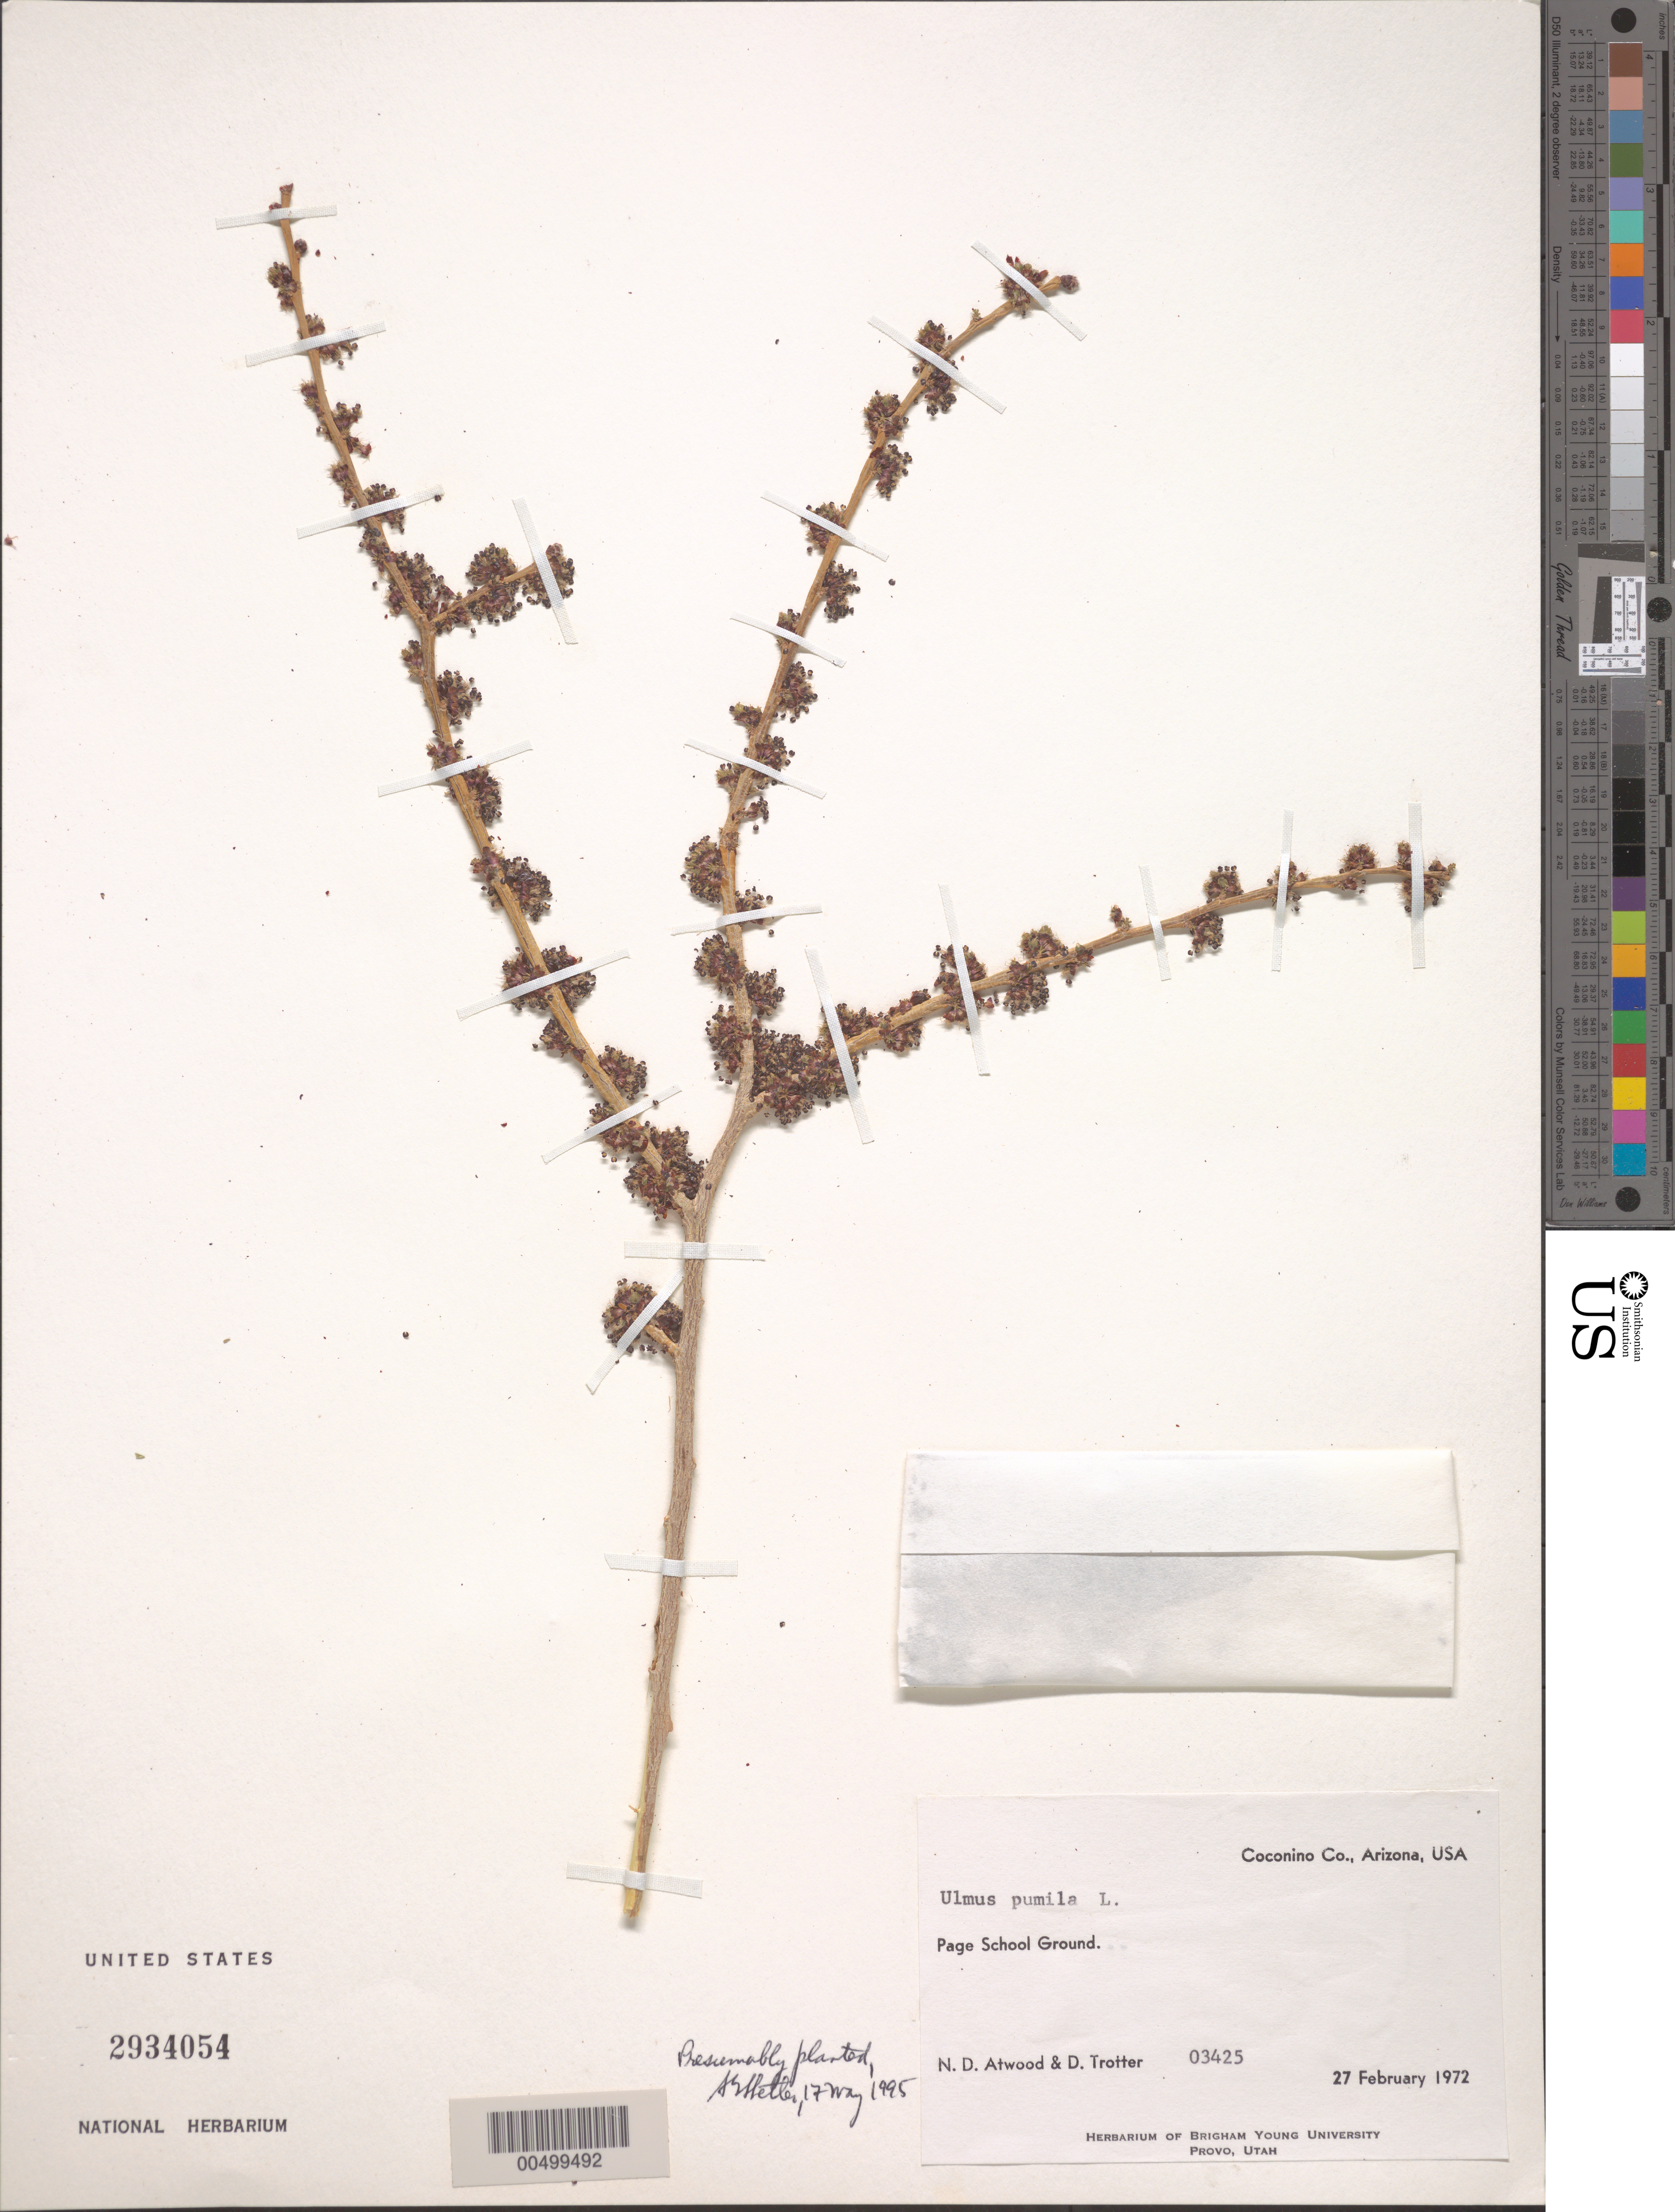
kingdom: Plantae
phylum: Tracheophyta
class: Magnoliopsida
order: Rosales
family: Ulmaceae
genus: Ulmus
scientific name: Ulmus pumila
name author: L.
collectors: N. Atwood & D. Trotter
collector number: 3425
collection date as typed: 27 Feb 1972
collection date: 1972-02-27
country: United States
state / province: Arizona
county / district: Coconino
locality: Page School Ground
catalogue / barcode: US 2934054